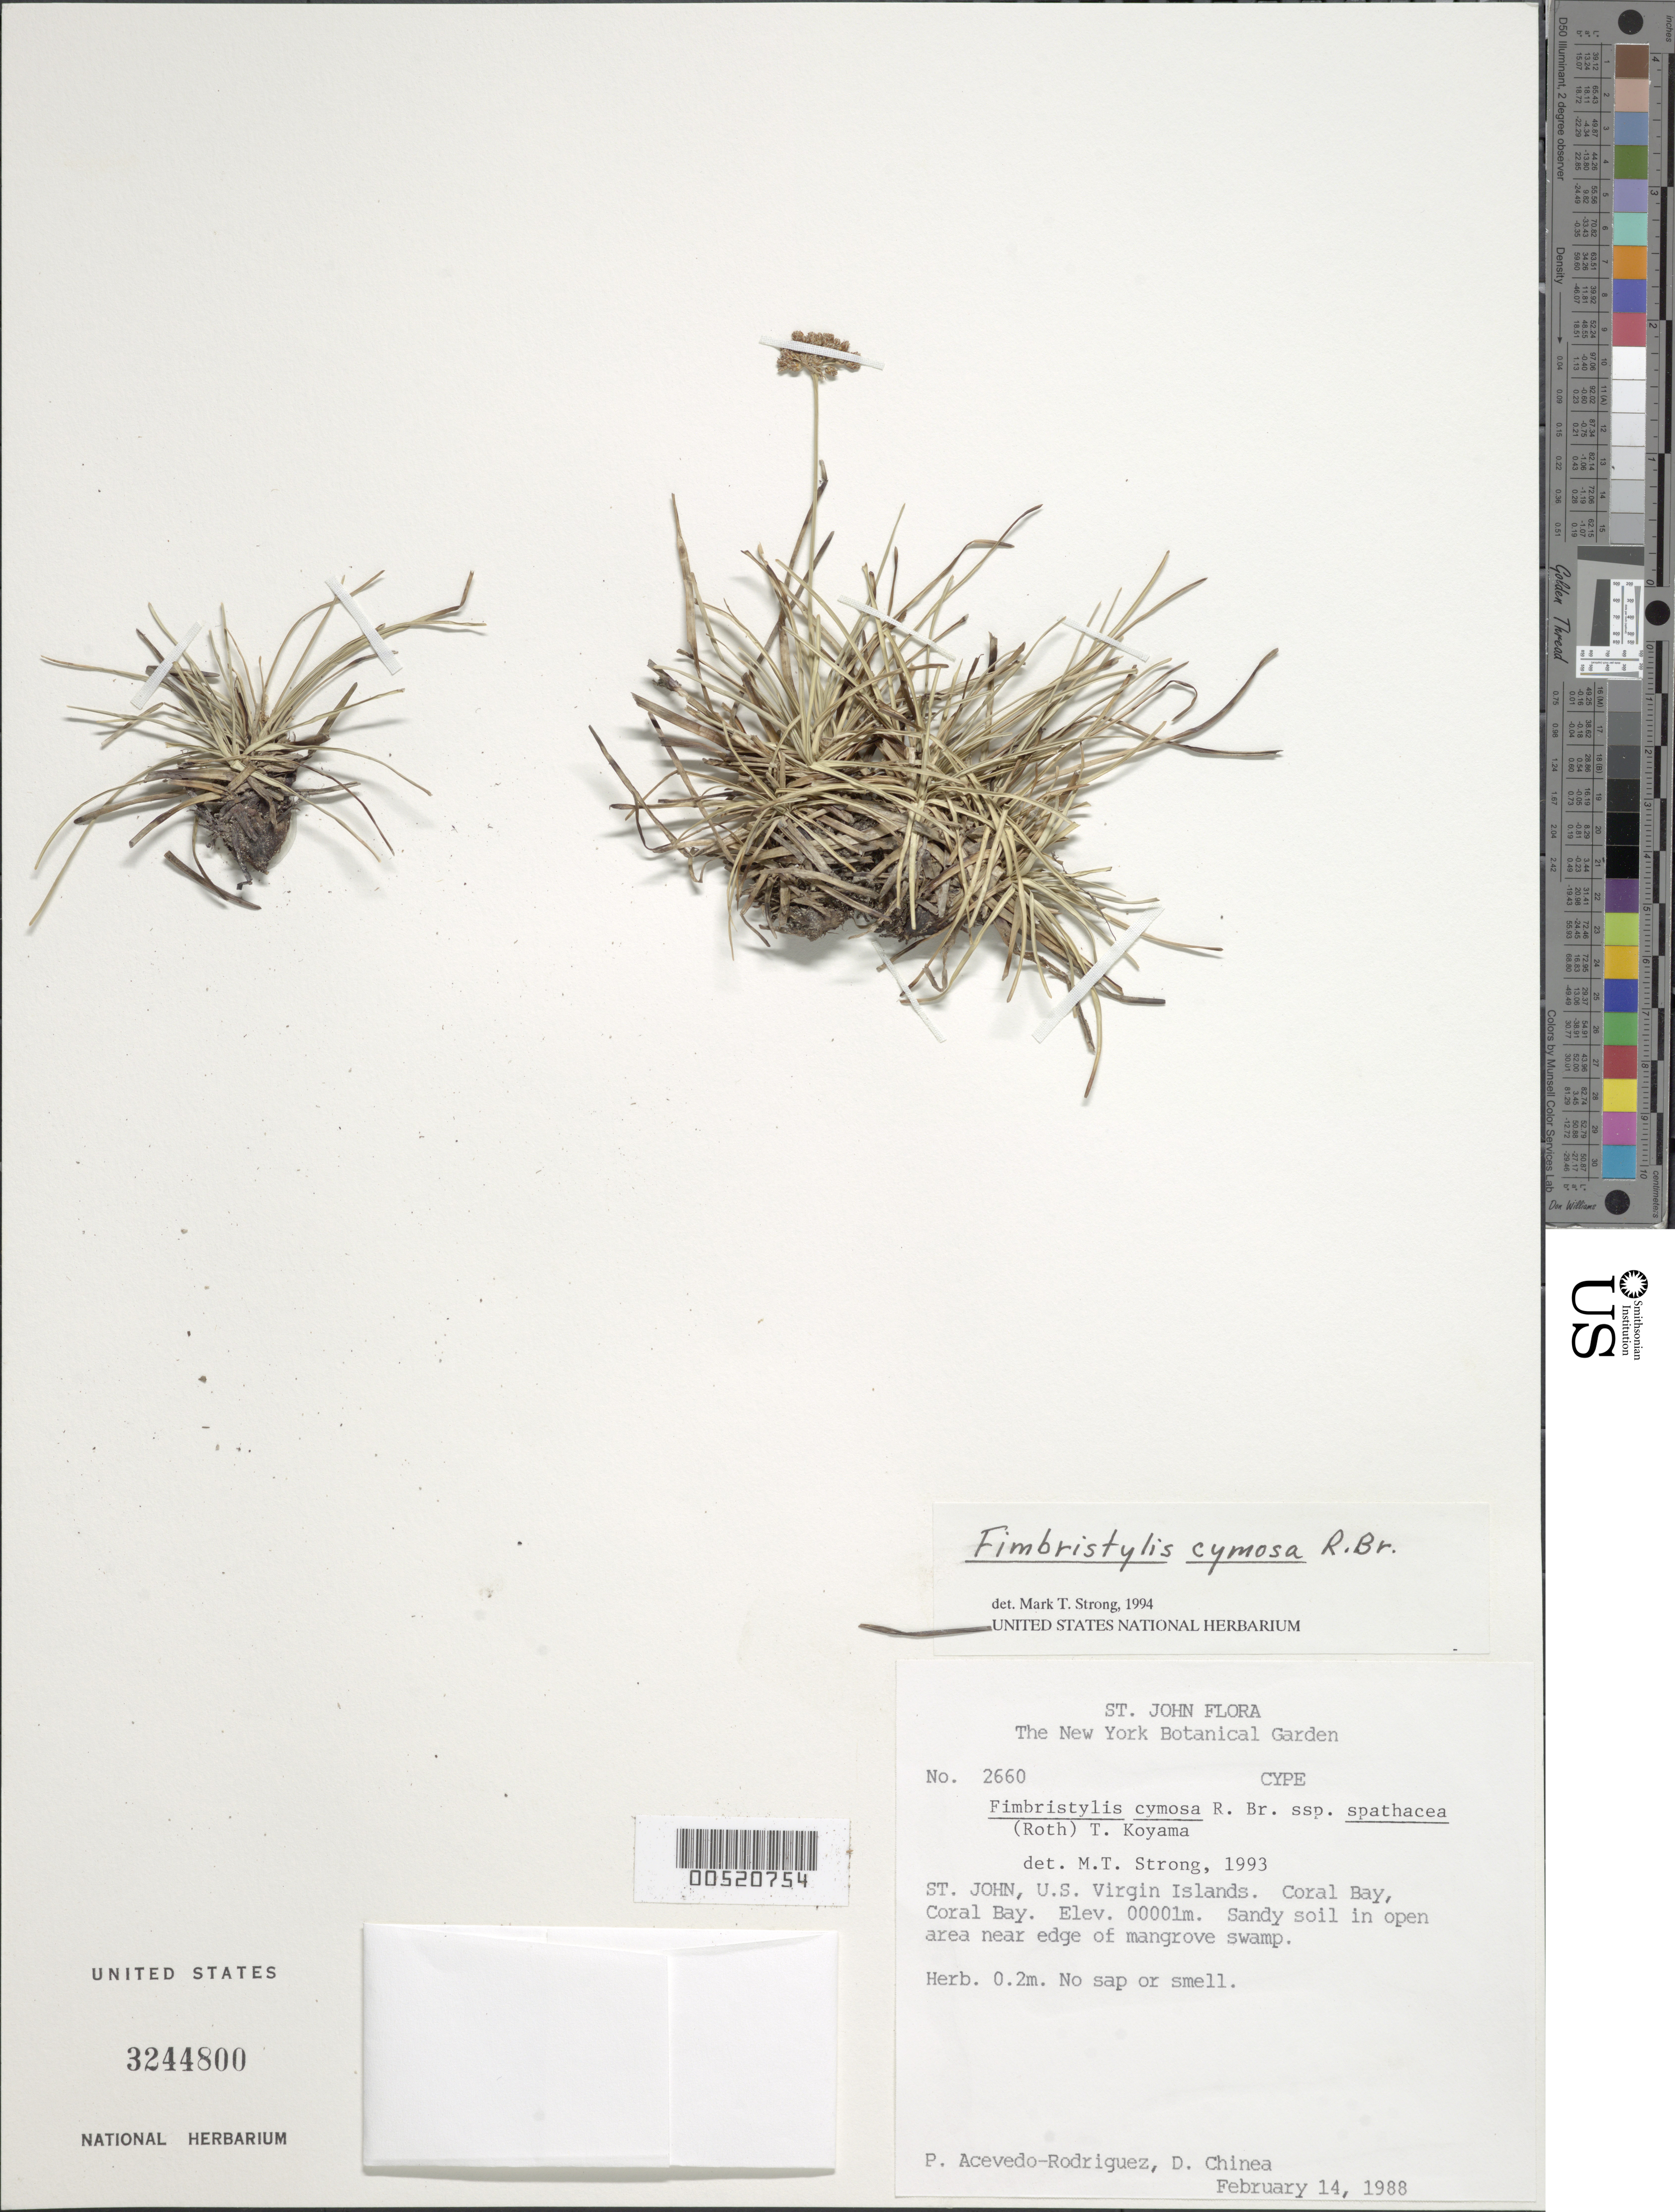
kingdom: Plantae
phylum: Tracheophyta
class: Liliopsida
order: Poales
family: Cyperaceae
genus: Fimbristylis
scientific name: Fimbristylis cymosa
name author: R. Br.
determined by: Strong, M. T., (US), Smithsonian Institution - National Museum of Natural History (UNITED STATES)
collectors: P. Acevedo-Rodr. & D. Chinea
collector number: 2660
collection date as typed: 14 Feb 1988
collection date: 1988-02-14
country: U.S. Virgin Islands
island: St. John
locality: Coral Bay Quarter; Coral Bay.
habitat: Sandy soil in open area near edge of mangrove swamp.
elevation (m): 1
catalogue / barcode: US 3244800